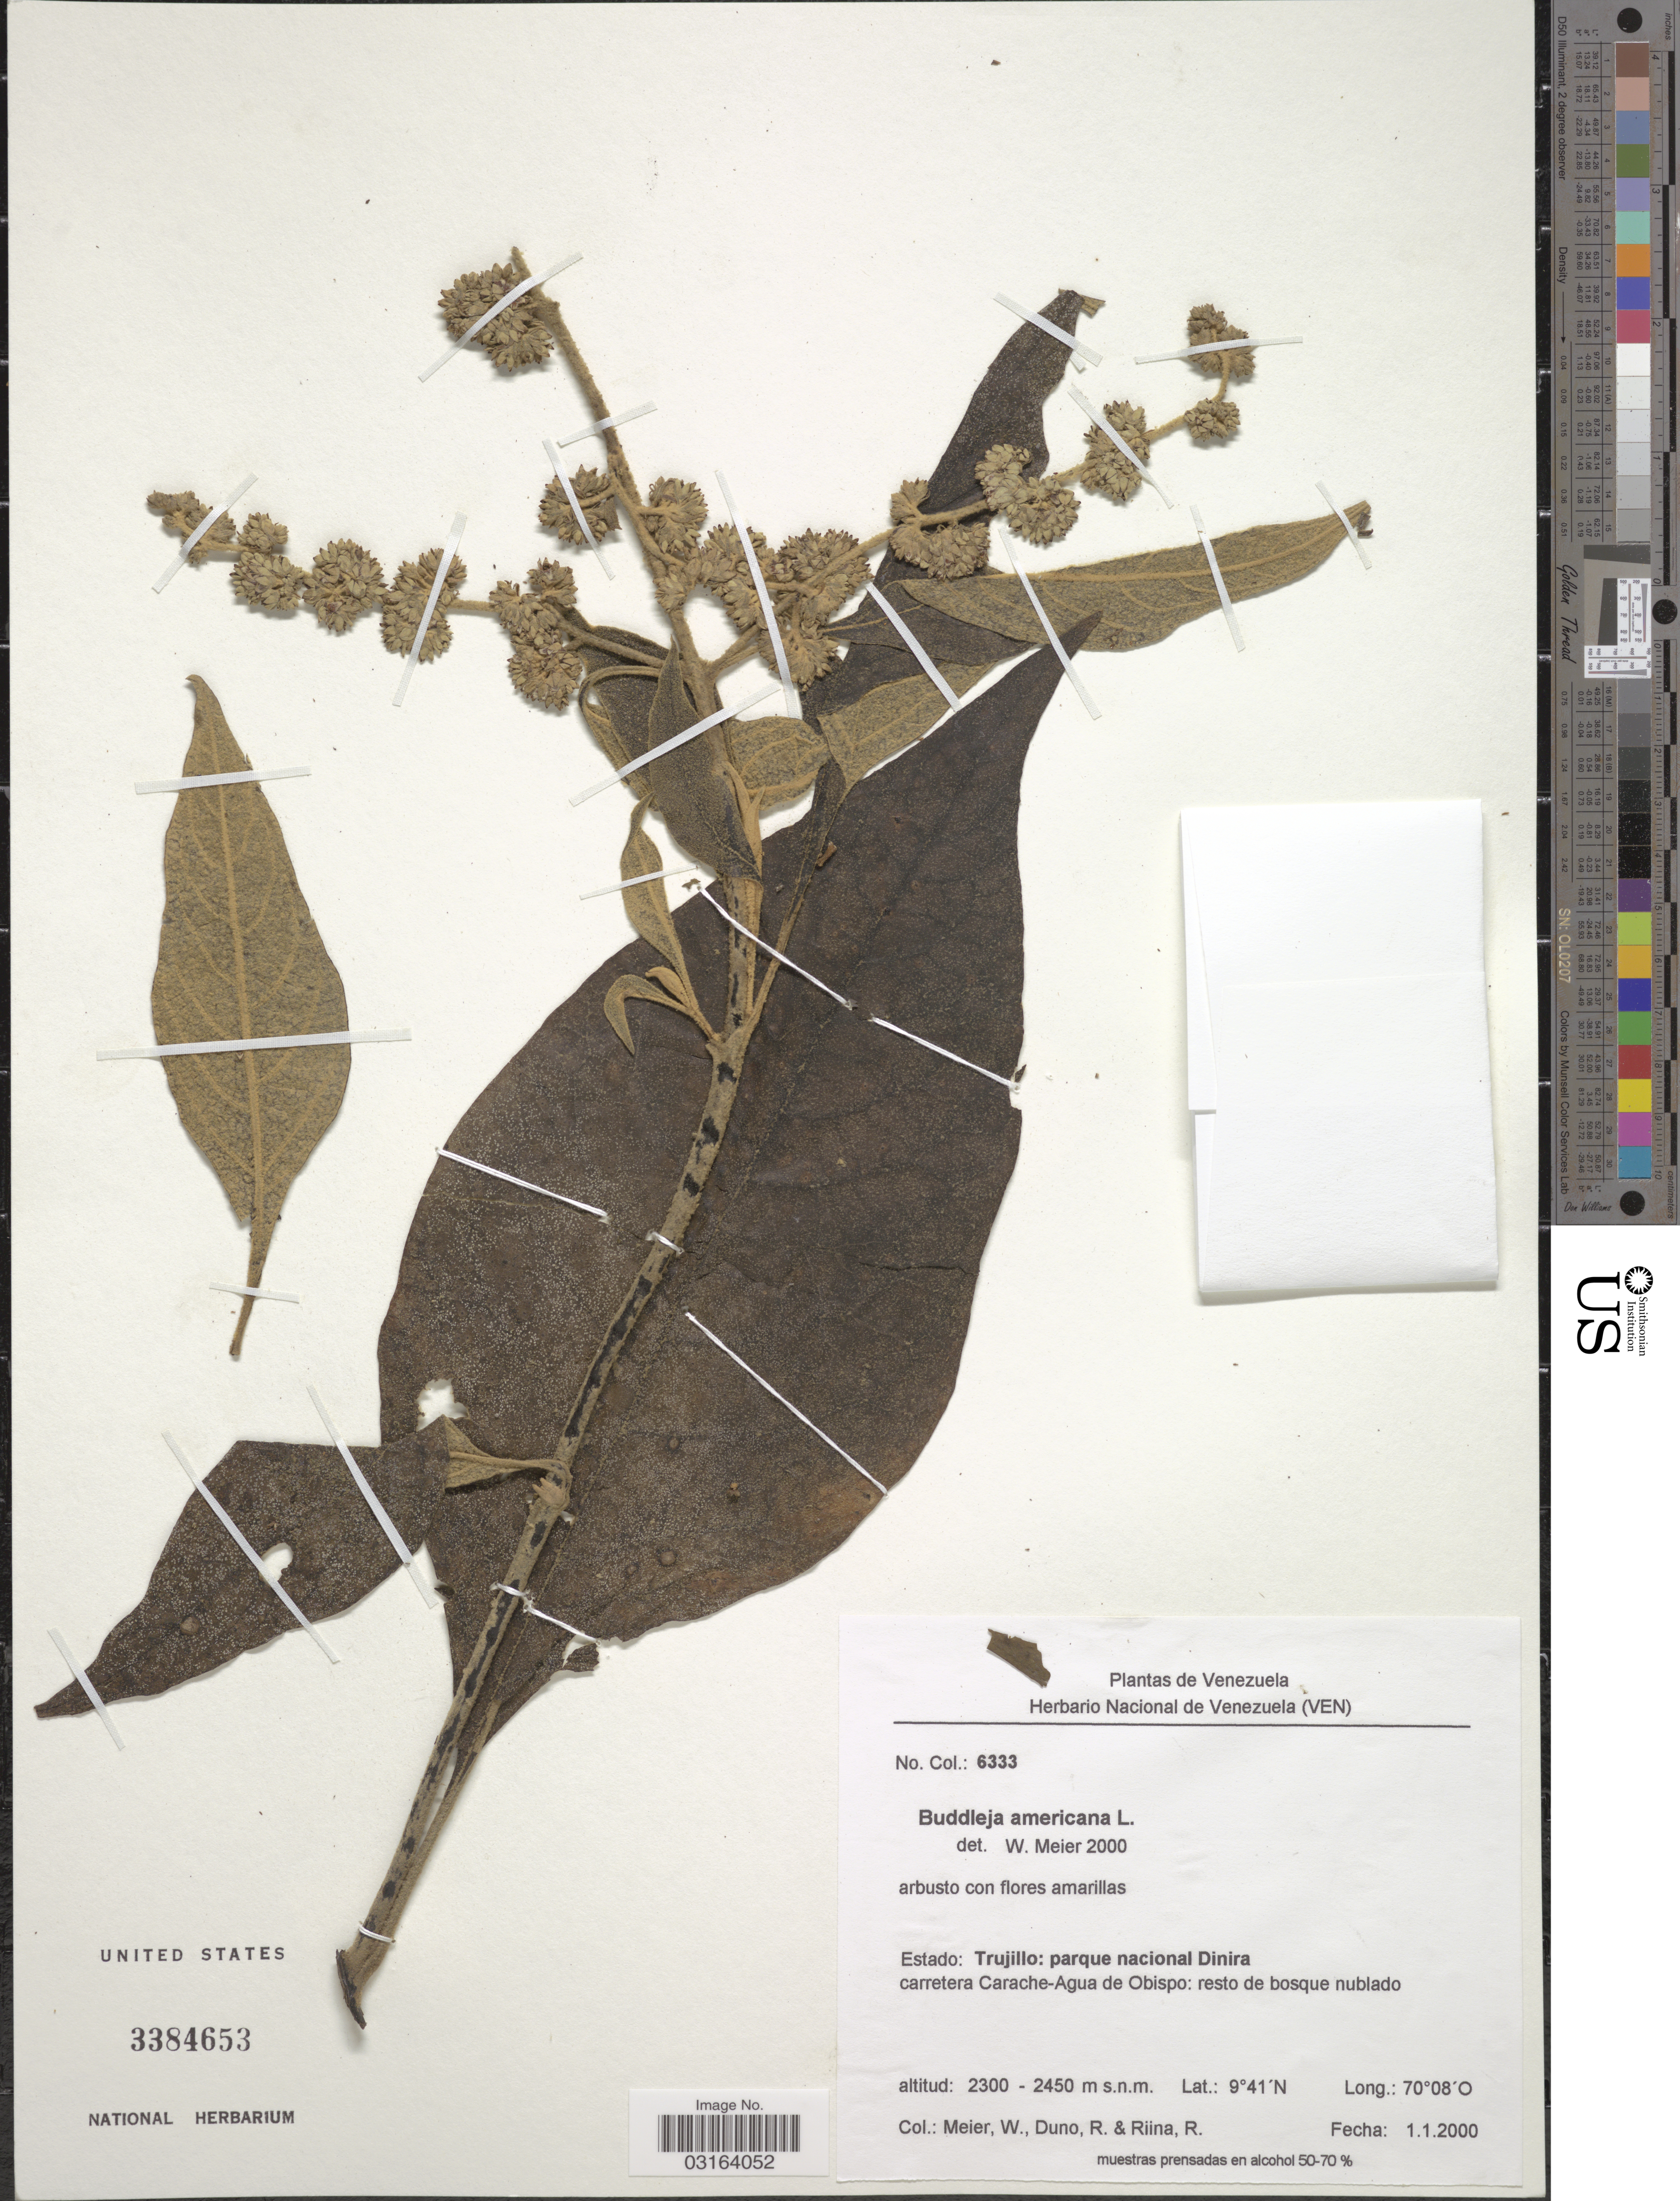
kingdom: Plantae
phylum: Tracheophyta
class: Magnoliopsida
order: Lamiales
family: Scrophulariaceae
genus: Buddleja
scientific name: Buddleja americana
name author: L.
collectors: W. Meier, R. Duno & R. Riina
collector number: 6333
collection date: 2000-01-01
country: Venezuela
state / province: Trujillo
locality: Estado: Trujillo: parque nacional Dinira, carretera Carache-Agua de Obispo.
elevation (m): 2300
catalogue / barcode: US 3384653